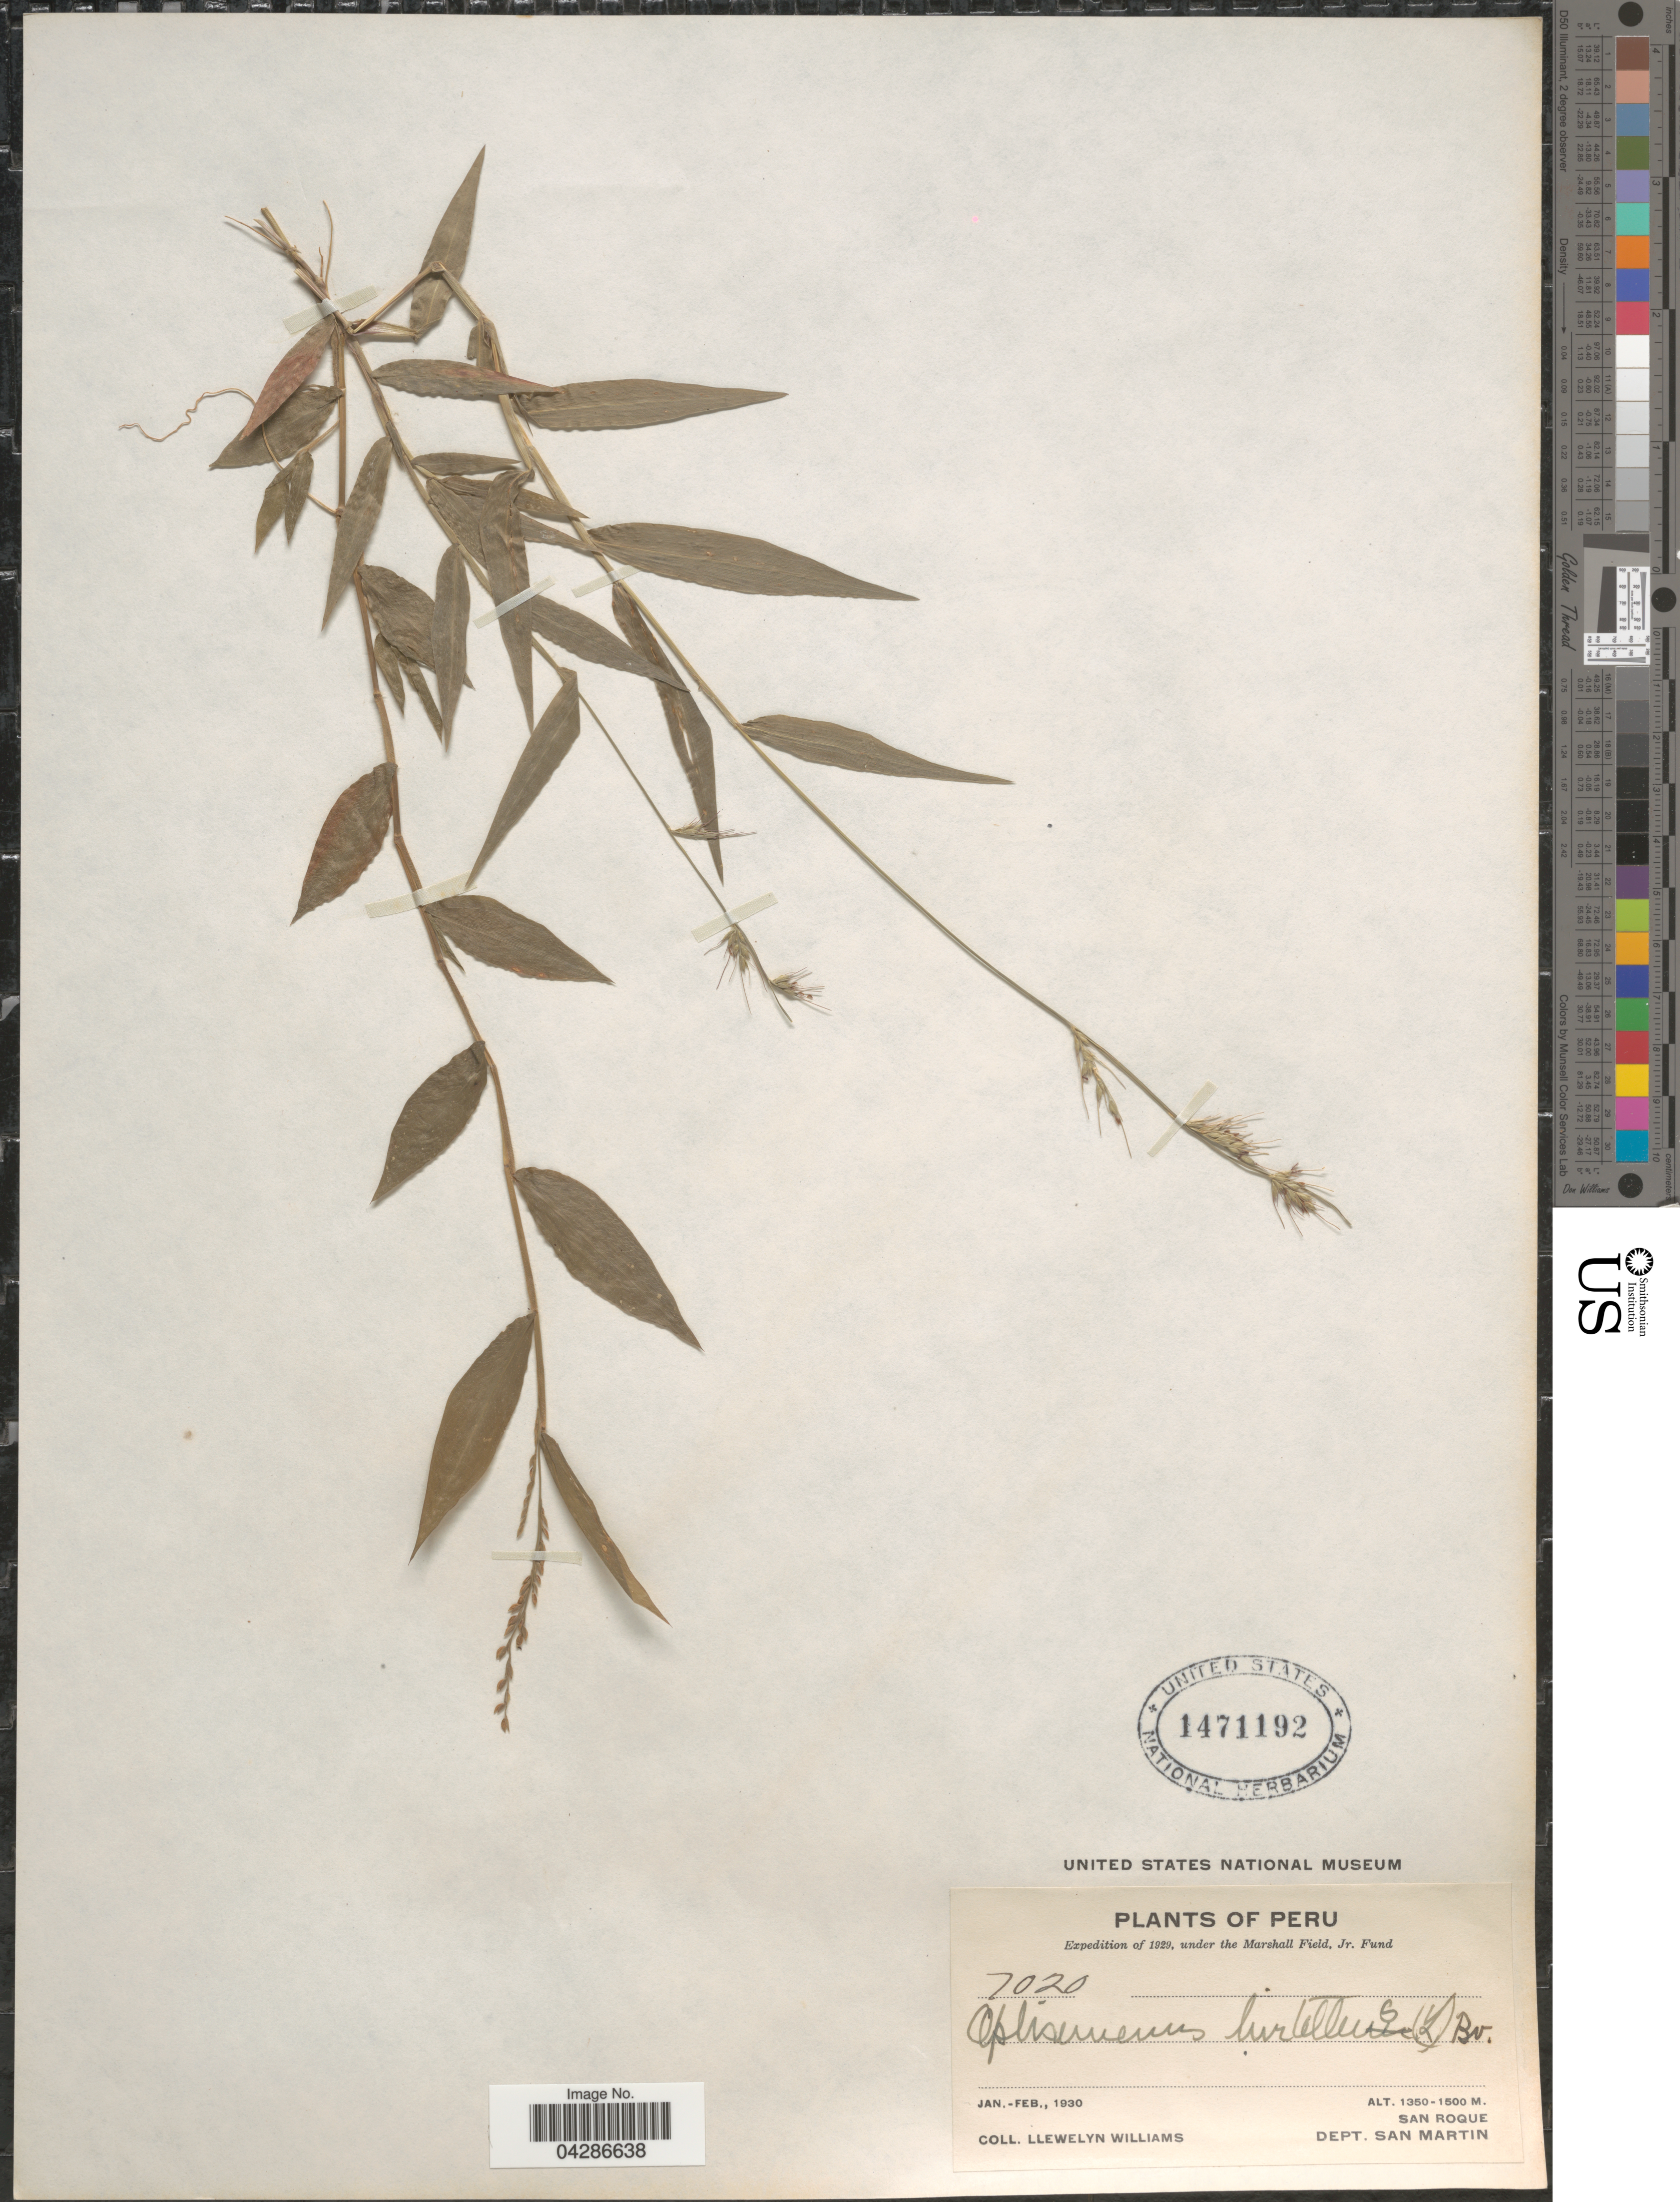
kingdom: Plantae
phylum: Tracheophyta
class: Liliopsida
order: Poales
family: Poaceae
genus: Oplismenus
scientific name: Oplismenus hirtellus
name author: (L.) P. Beauv.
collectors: Ll. Williams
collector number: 7020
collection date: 1930-01/1930-02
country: Peru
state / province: San Martín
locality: Expedition of 1929. San Roque. Dept. San Martin.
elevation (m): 1350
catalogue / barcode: US 1471192